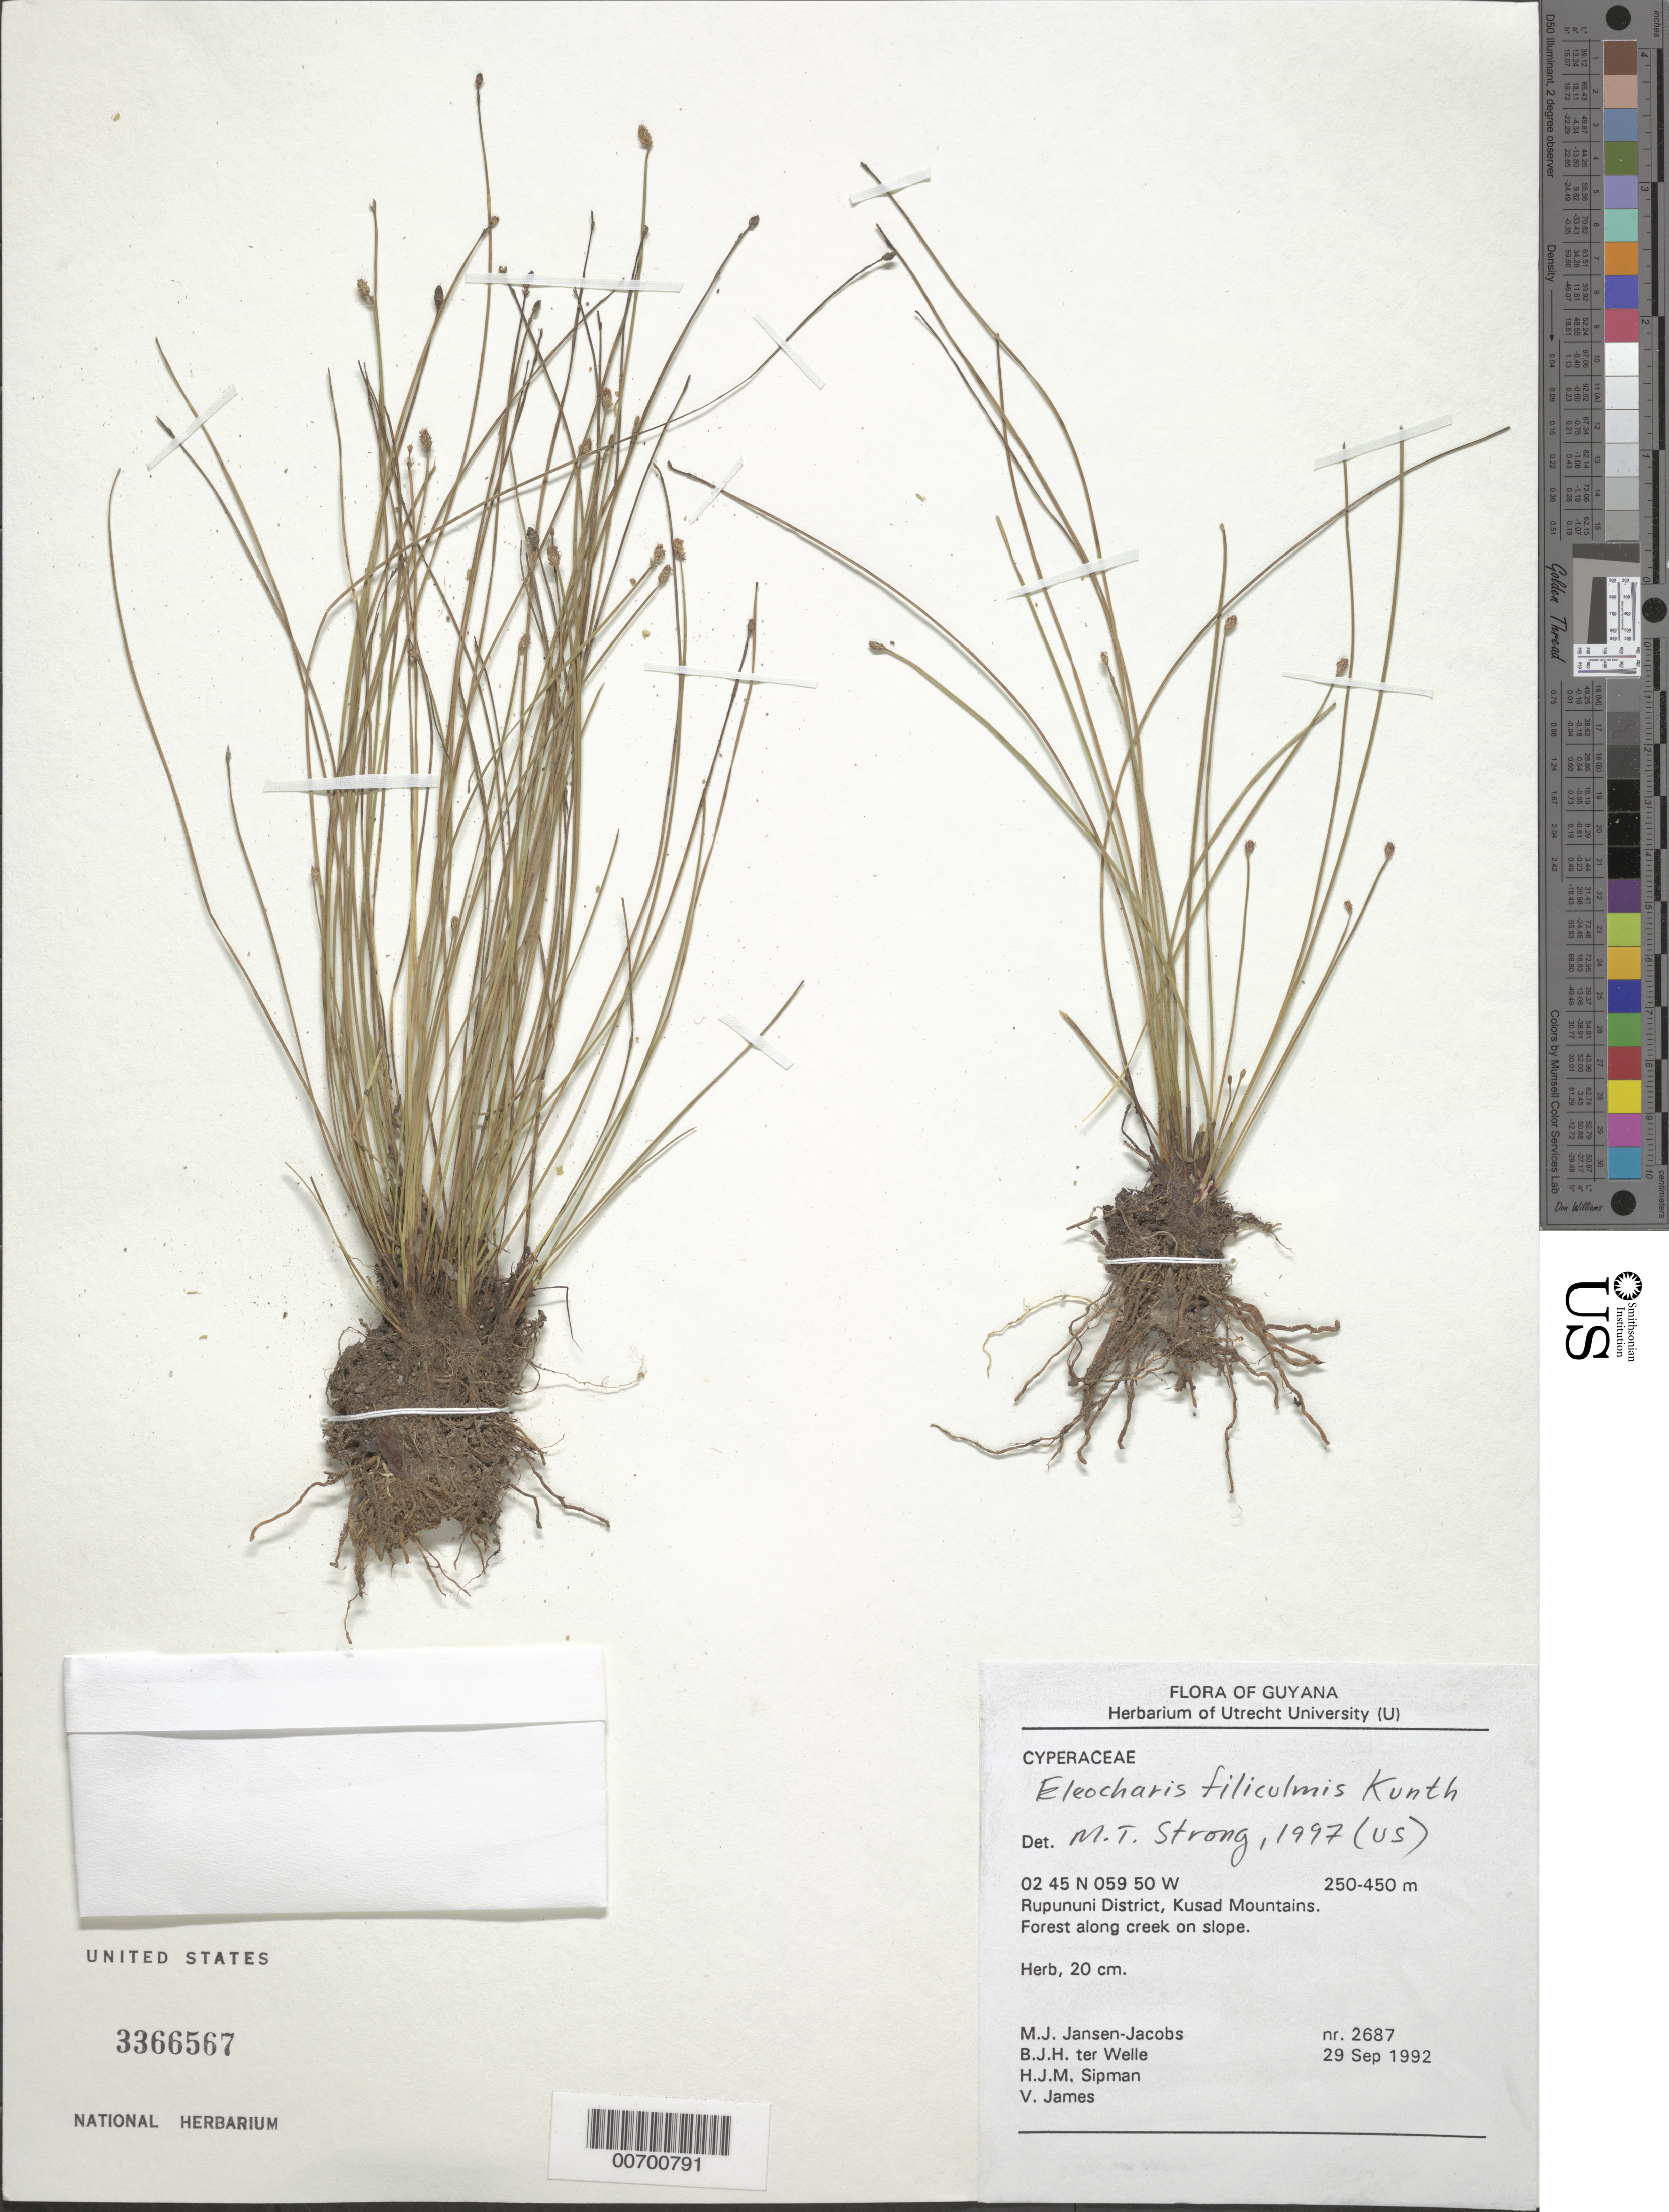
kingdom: Plantae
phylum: Tracheophyta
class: Liliopsida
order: Poales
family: Cyperaceae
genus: Eleocharis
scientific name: Eleocharis filiculmis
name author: Kunth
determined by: Strong, M. T., (US), Smithsonian Institution - National Museum of Natural History (UNITED STATES)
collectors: M. J. Jansen-Jacobs, B. Welle, H. J. M. Sipman & V. James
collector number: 2687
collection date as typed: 29-Sep-92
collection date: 1992-09-29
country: Guyana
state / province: U. Takutu-U. Essequibo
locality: Kusad Mountains, Rupununi District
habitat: Forest along creek on slope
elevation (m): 250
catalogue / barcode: US 3366567